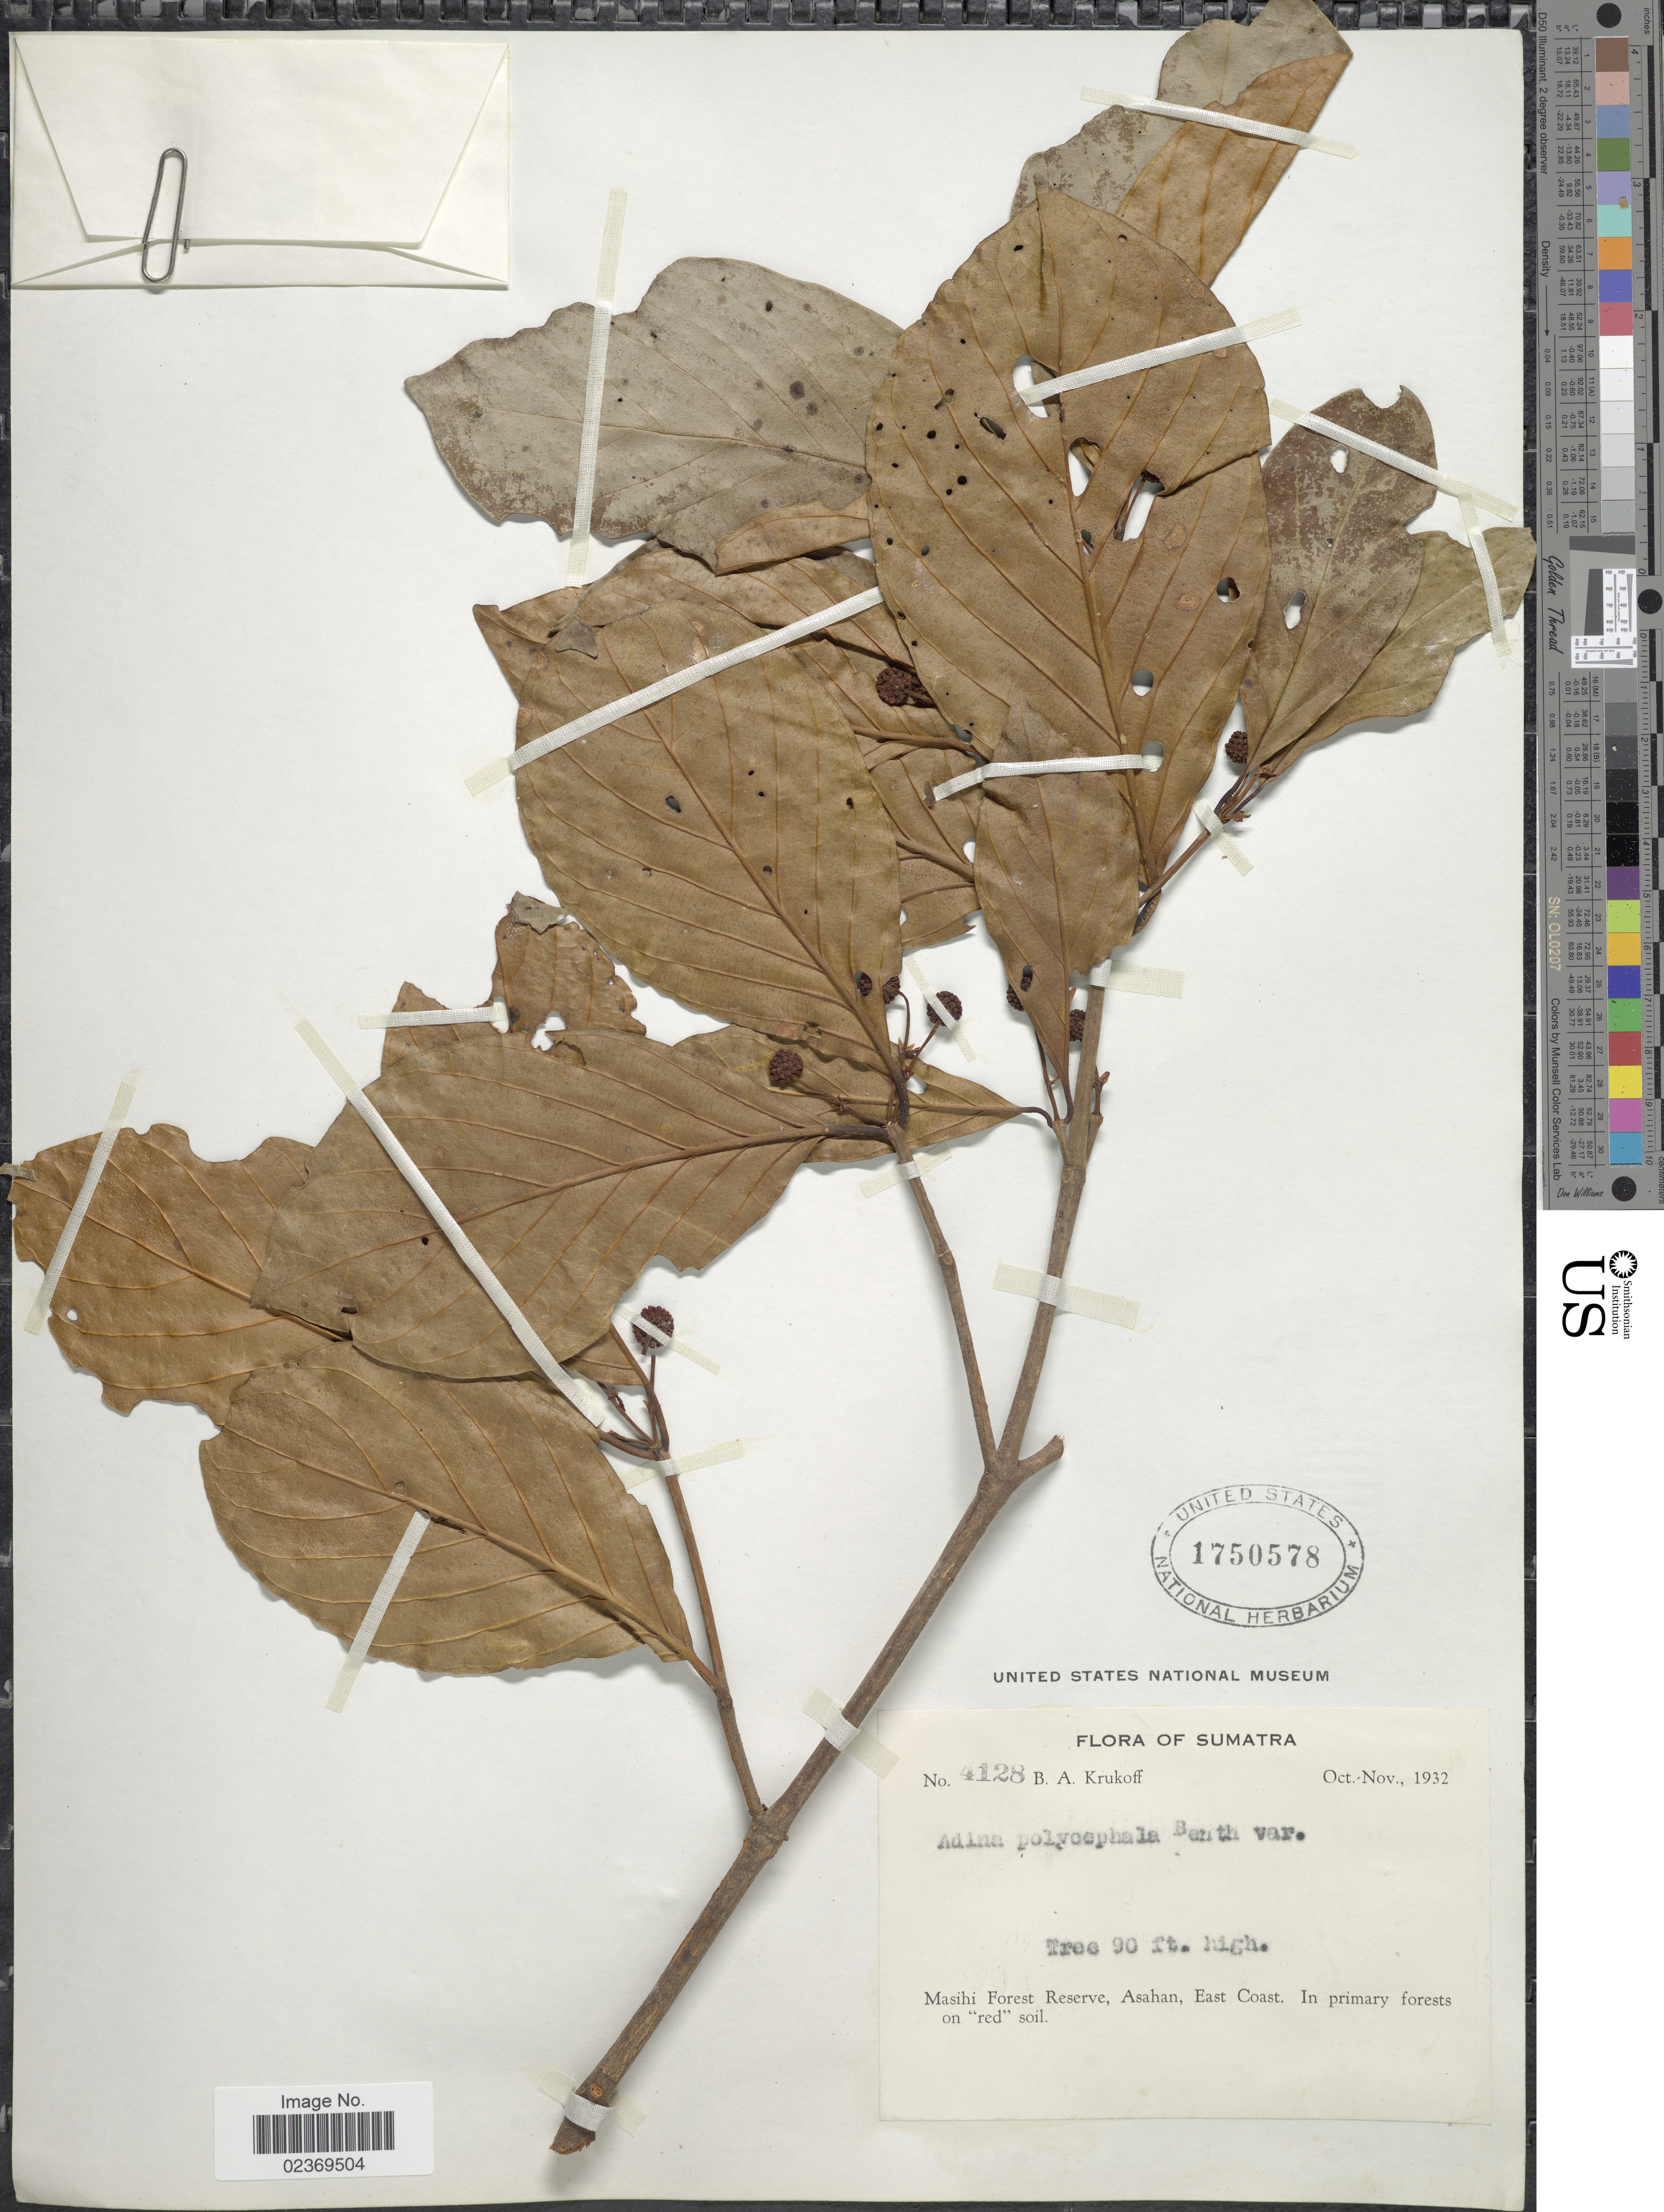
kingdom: Plantae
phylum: Tracheophyta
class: Magnoliopsida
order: Gentianales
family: Rubiaceae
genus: Adina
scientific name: Adina polycephala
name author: Benth.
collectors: B. A. Krukoff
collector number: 4128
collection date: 1932-10/1932-11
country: Indonesia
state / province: Sumatra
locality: Masihi Forest Reserve, Asahan, East Coast.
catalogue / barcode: US 1750578